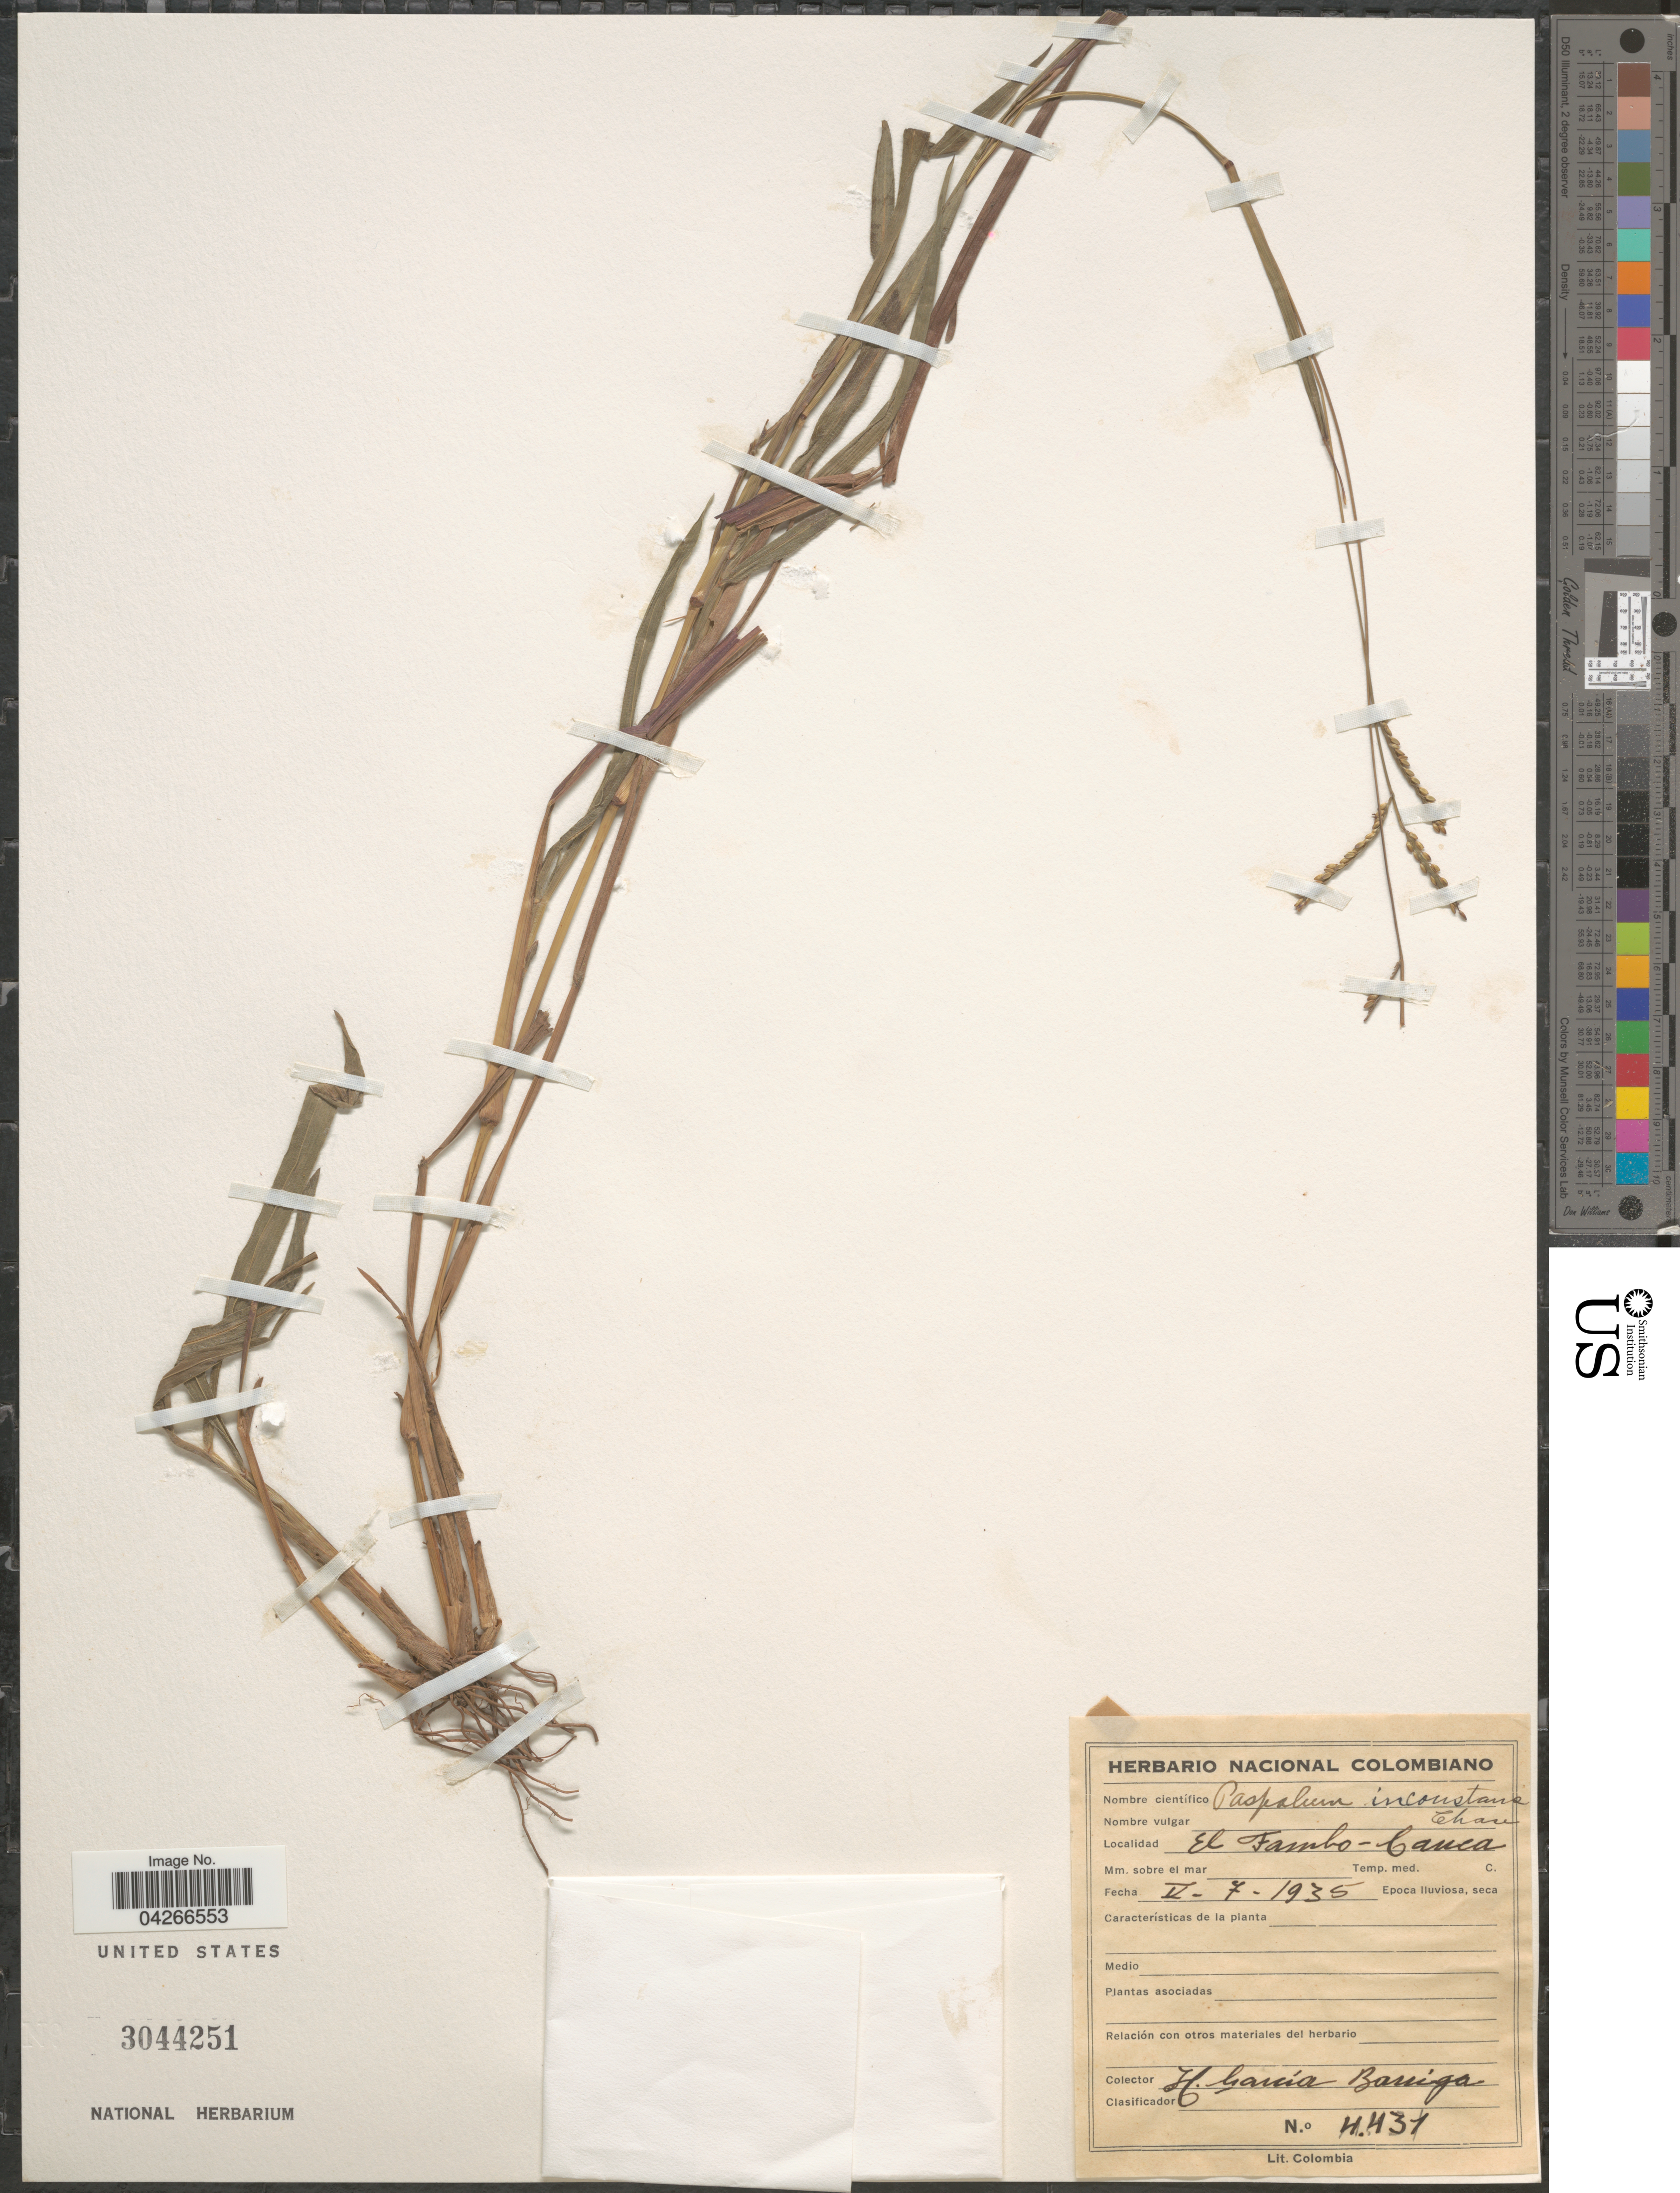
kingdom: Plantae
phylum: Tracheophyta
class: Liliopsida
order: Poales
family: Poaceae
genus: Paspalum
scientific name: Paspalum inconstans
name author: Chase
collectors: H. García Barriga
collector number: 4431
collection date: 1935-05-07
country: Colombia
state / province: Cauca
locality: El Tambo.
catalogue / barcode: US 3044251